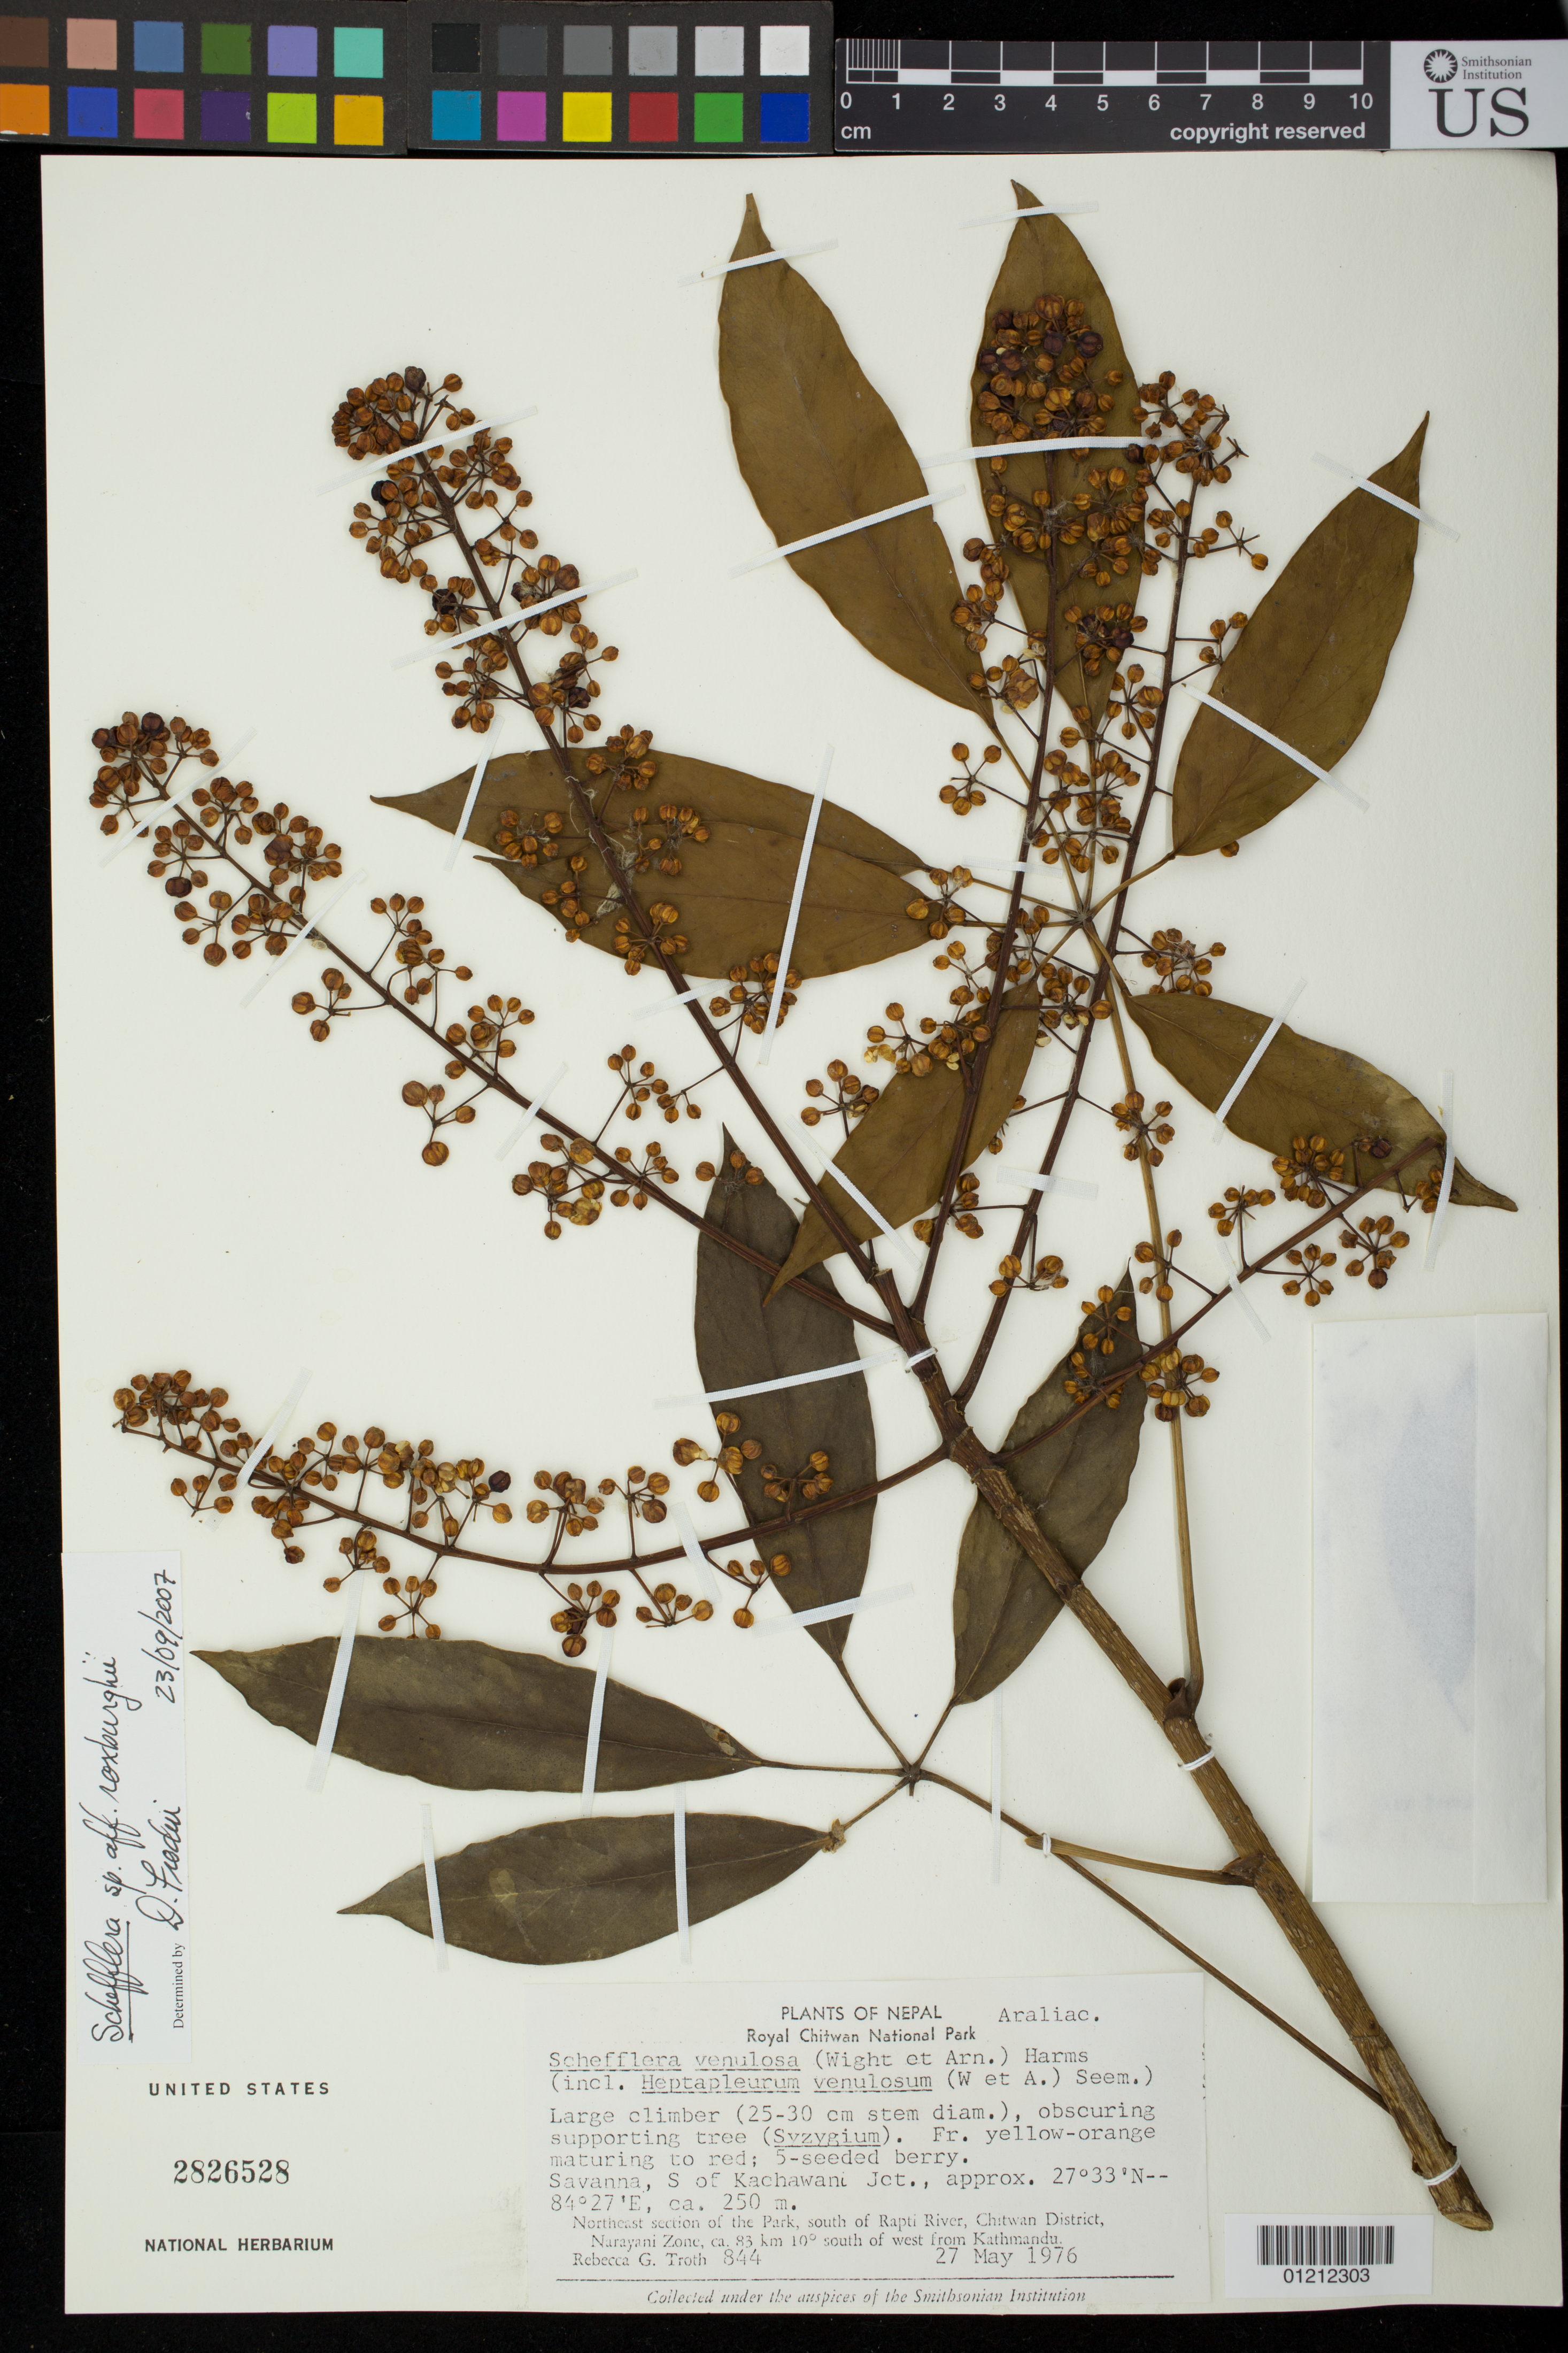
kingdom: Plantae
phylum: Tracheophyta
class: Magnoliopsida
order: Apiales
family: Araliaceae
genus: Schefflera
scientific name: Schefflera roxburghii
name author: Gamble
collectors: R. Troth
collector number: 844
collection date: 1976-05-27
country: Nepal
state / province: Central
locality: Savanna, S of Kachawani Jct. Northeast section of the Park, south of Rapti River, Chitwan District, Narayani Zone, ca 83 km 10° south of west from Kathmandu.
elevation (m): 250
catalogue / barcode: US 2826528